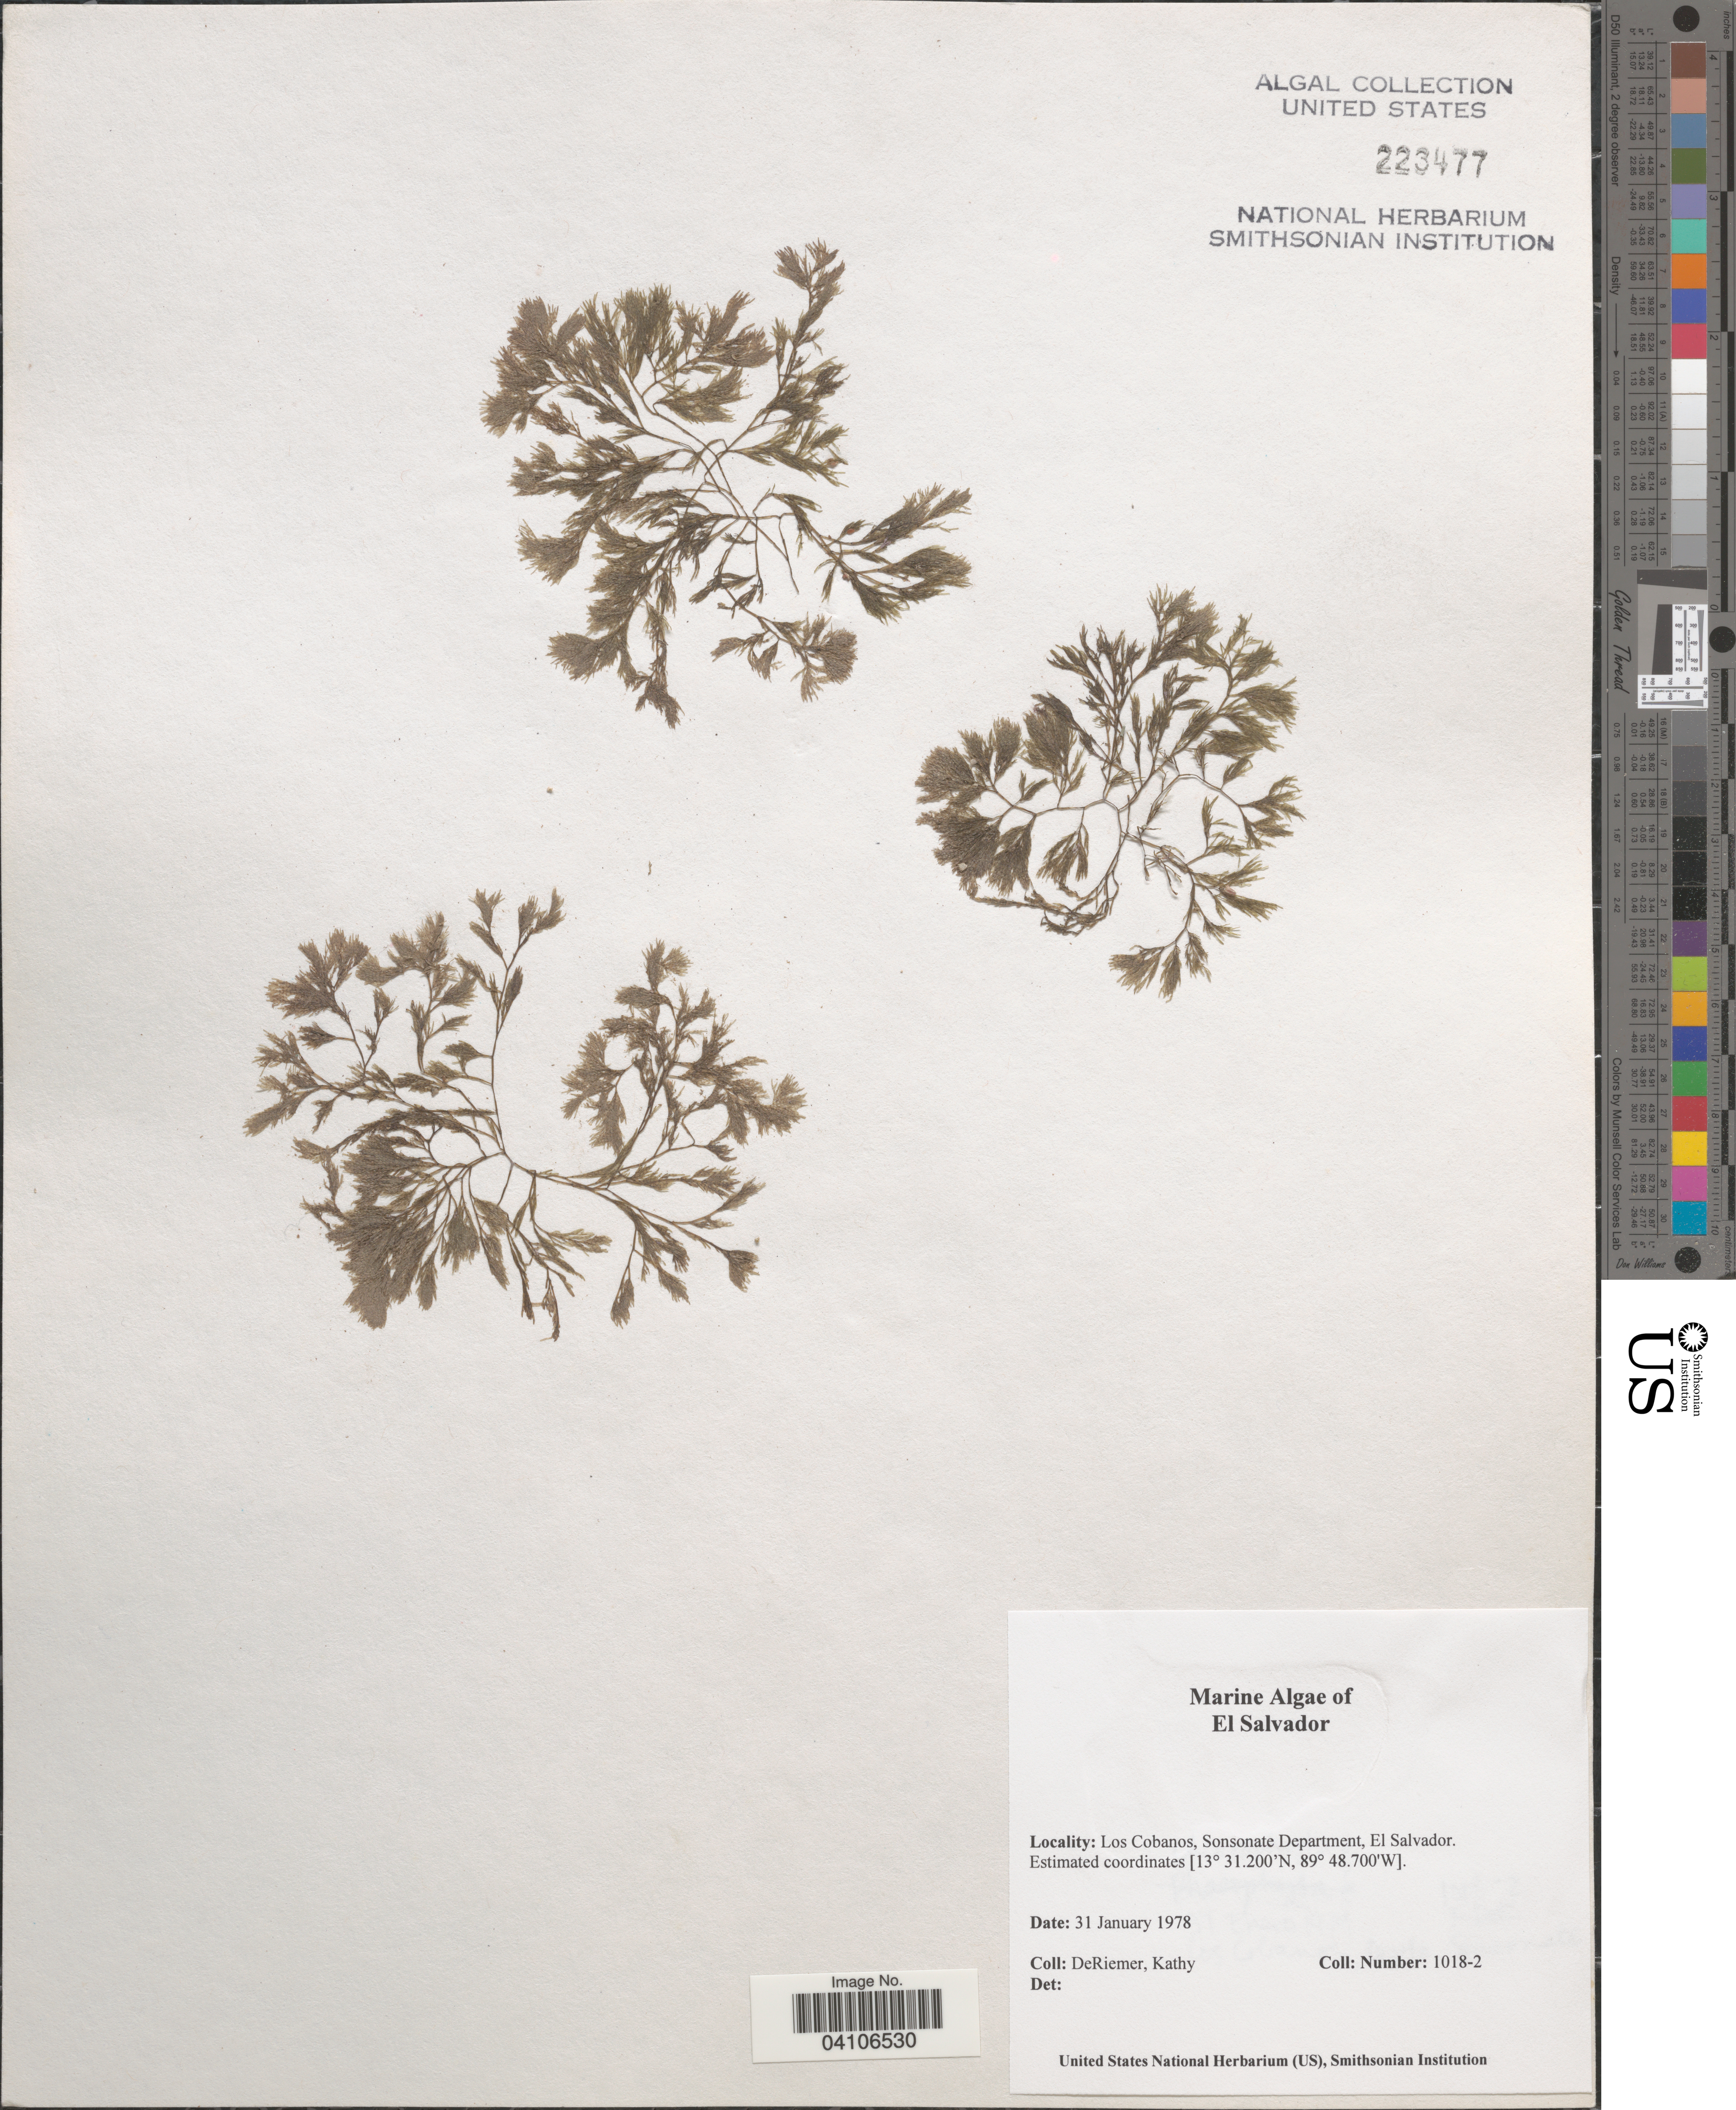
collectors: K. DeRiemer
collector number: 1018-2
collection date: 1978-01-31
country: El Salvador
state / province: Sonsonate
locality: Los Cobanos, Sonsonate Department.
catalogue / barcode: US 223477